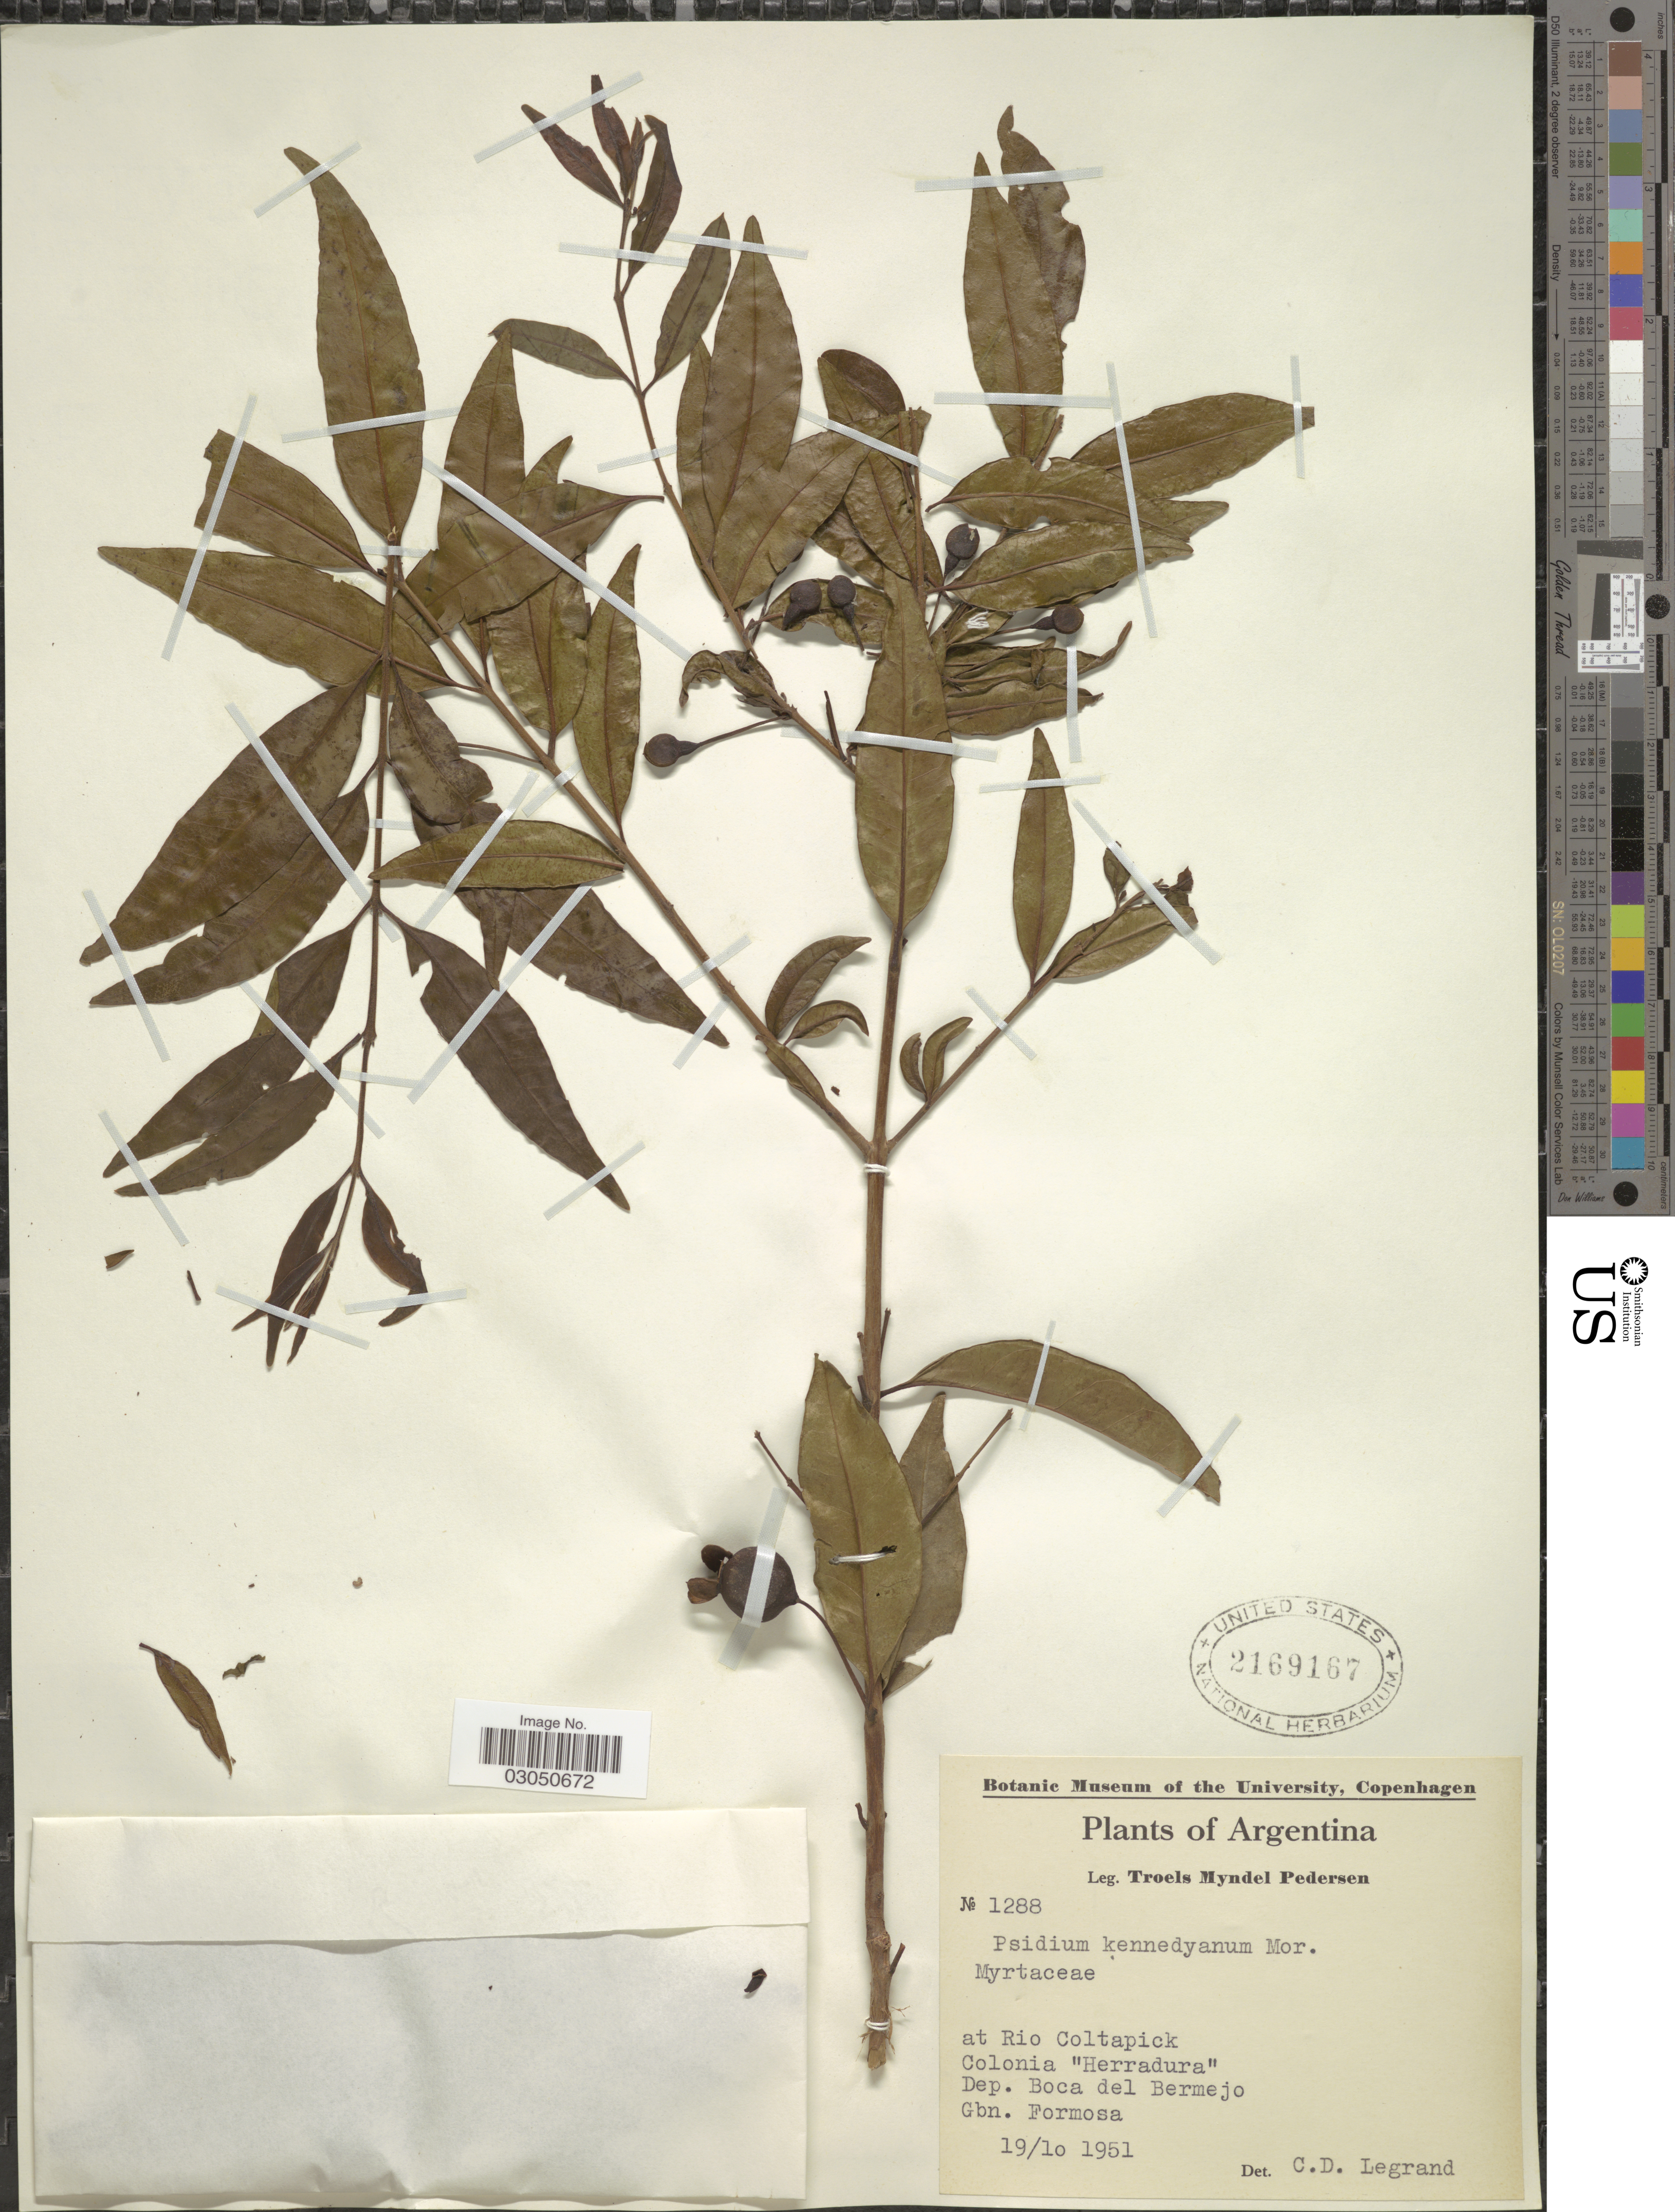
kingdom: Plantae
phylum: Tracheophyta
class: Magnoliopsida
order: Myrtales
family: Myrtaceae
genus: Psidium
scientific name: Psidium kennedyanum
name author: Morong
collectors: T. Pederson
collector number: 1288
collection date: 1951-10-19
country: Argentina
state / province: Formosa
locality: At Rio Coltapick, Colonia "Herradura", Dep. Boca del Bermejo, Gbn. Formosa.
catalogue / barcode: US 2169167